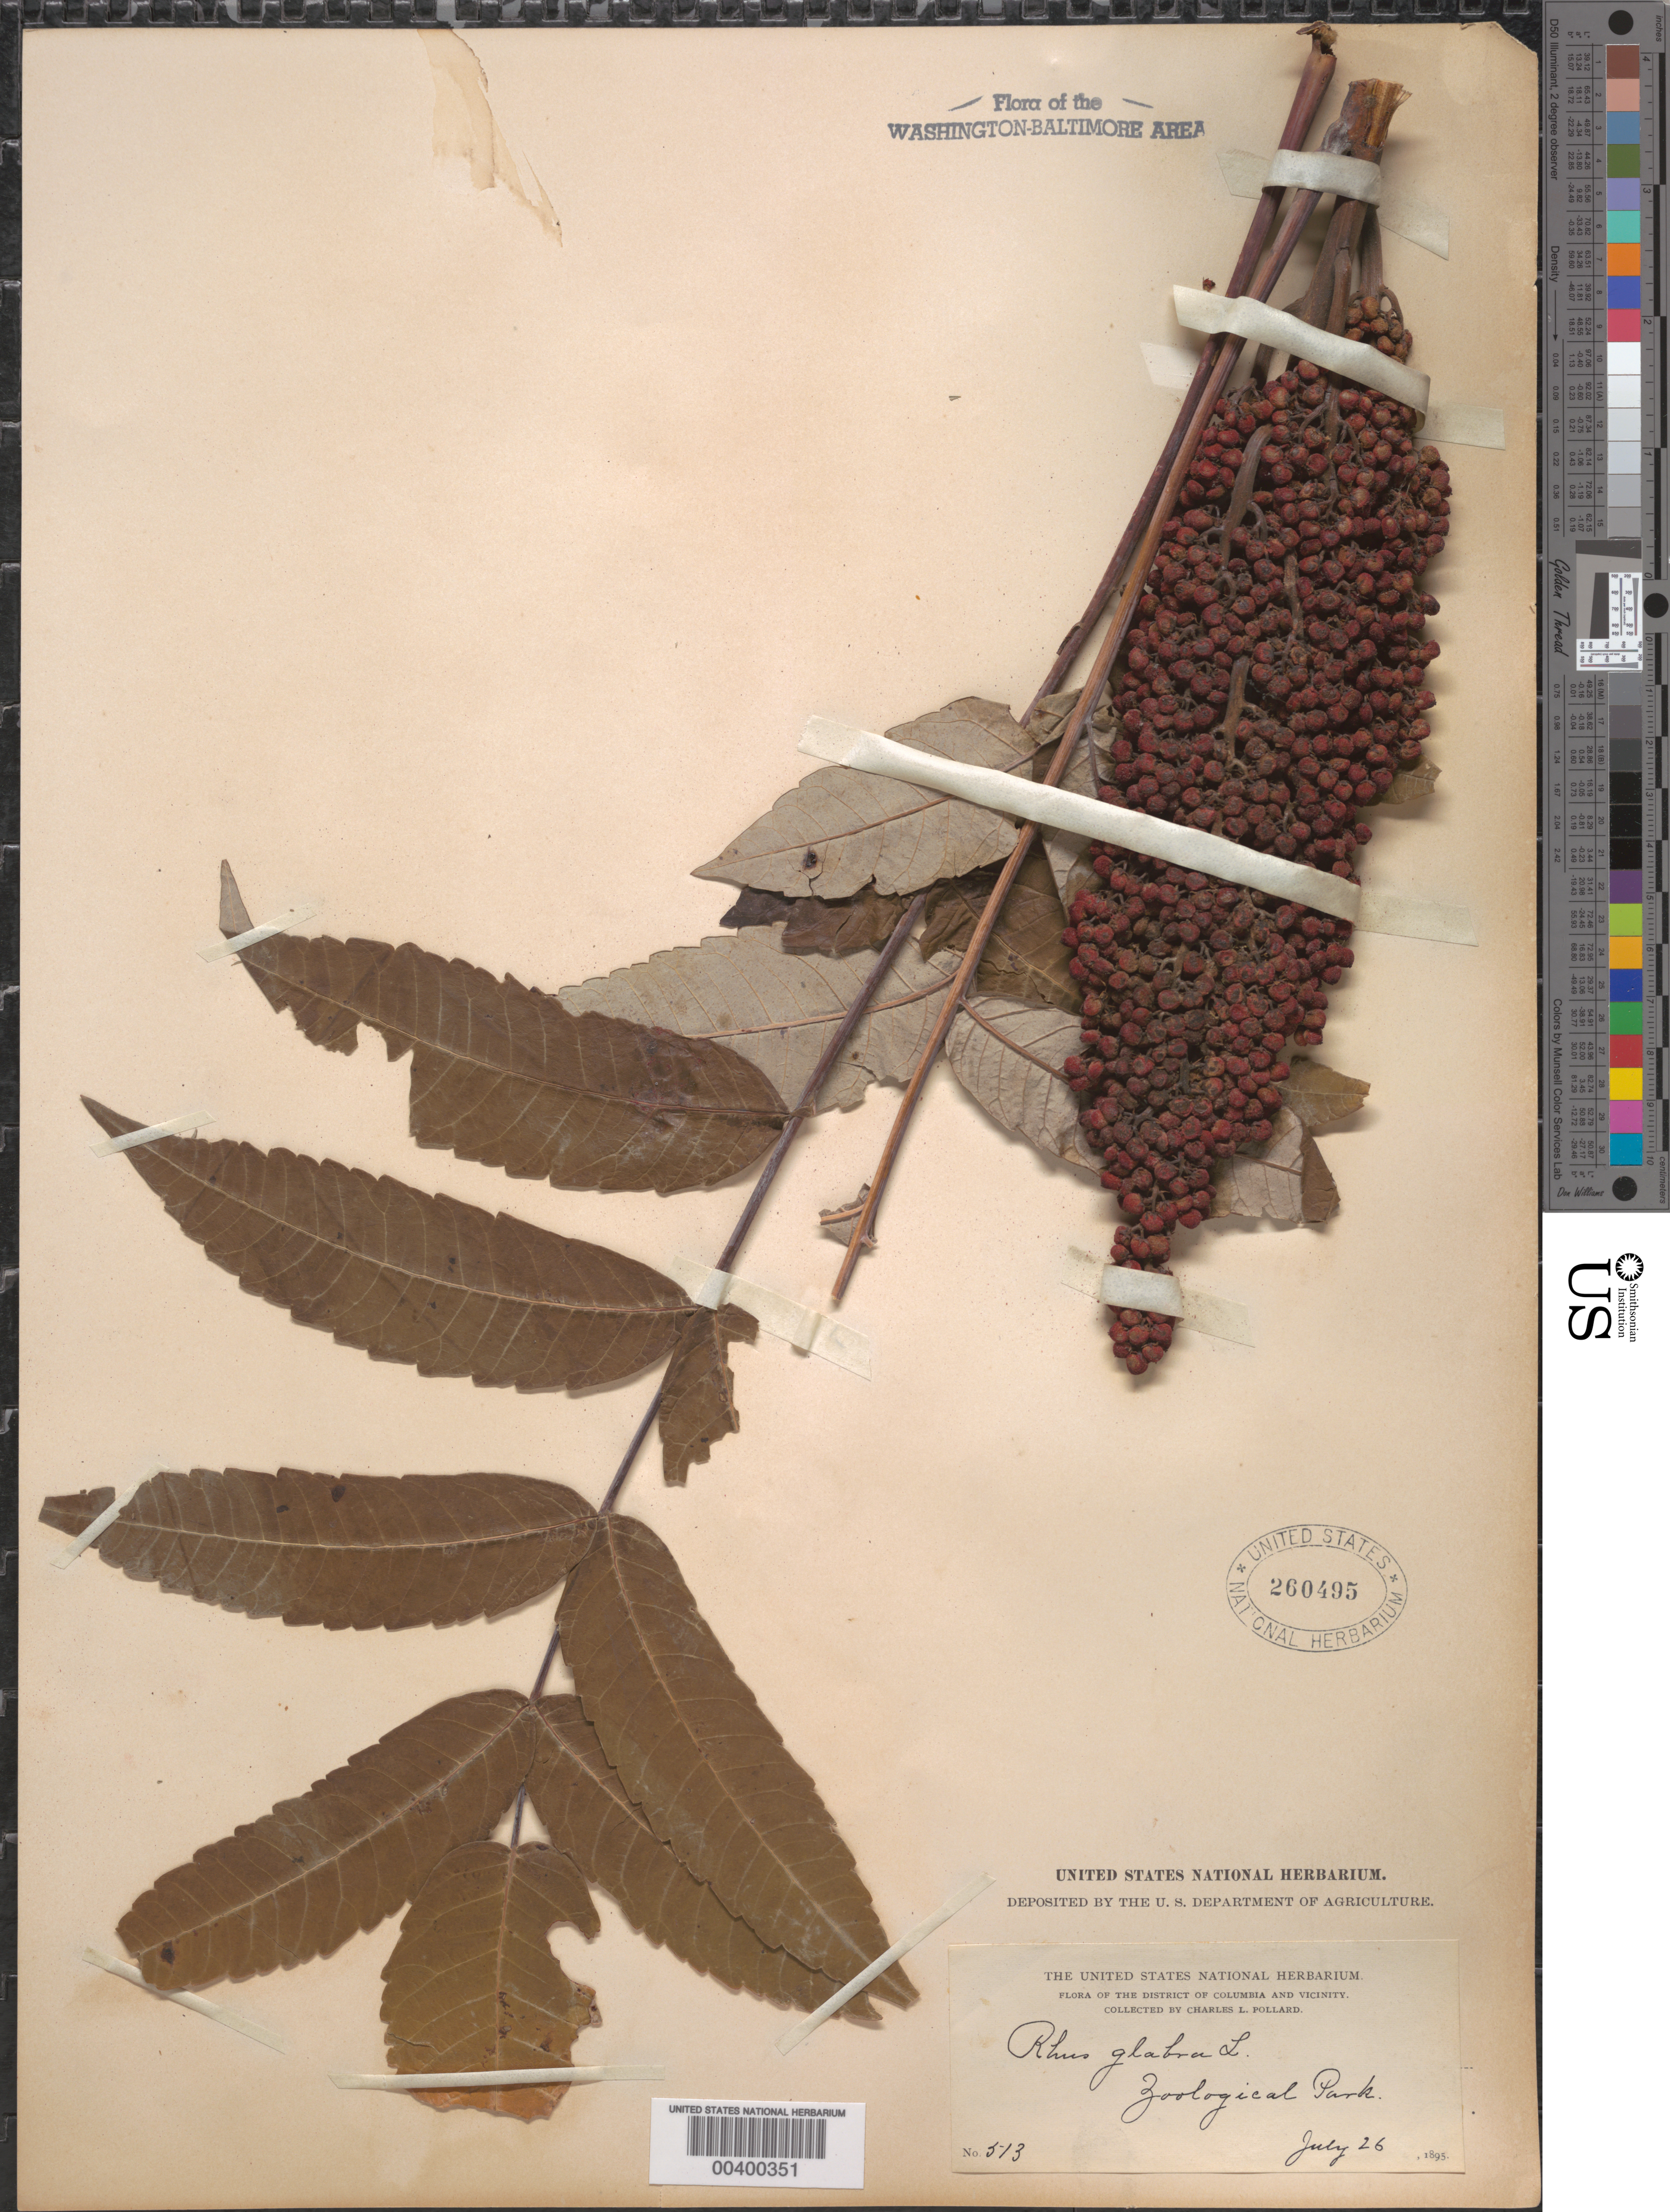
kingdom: Plantae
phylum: Tracheophyta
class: Magnoliopsida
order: Sapindales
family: Anacardiaceae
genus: Rhus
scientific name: Rhus glabra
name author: L.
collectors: C. L. Pollard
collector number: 513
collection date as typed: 26 Jul 1895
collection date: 1895-07-26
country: United States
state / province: District of Columbia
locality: Zoological Park Rock Creek Park & vicinity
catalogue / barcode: US 260495